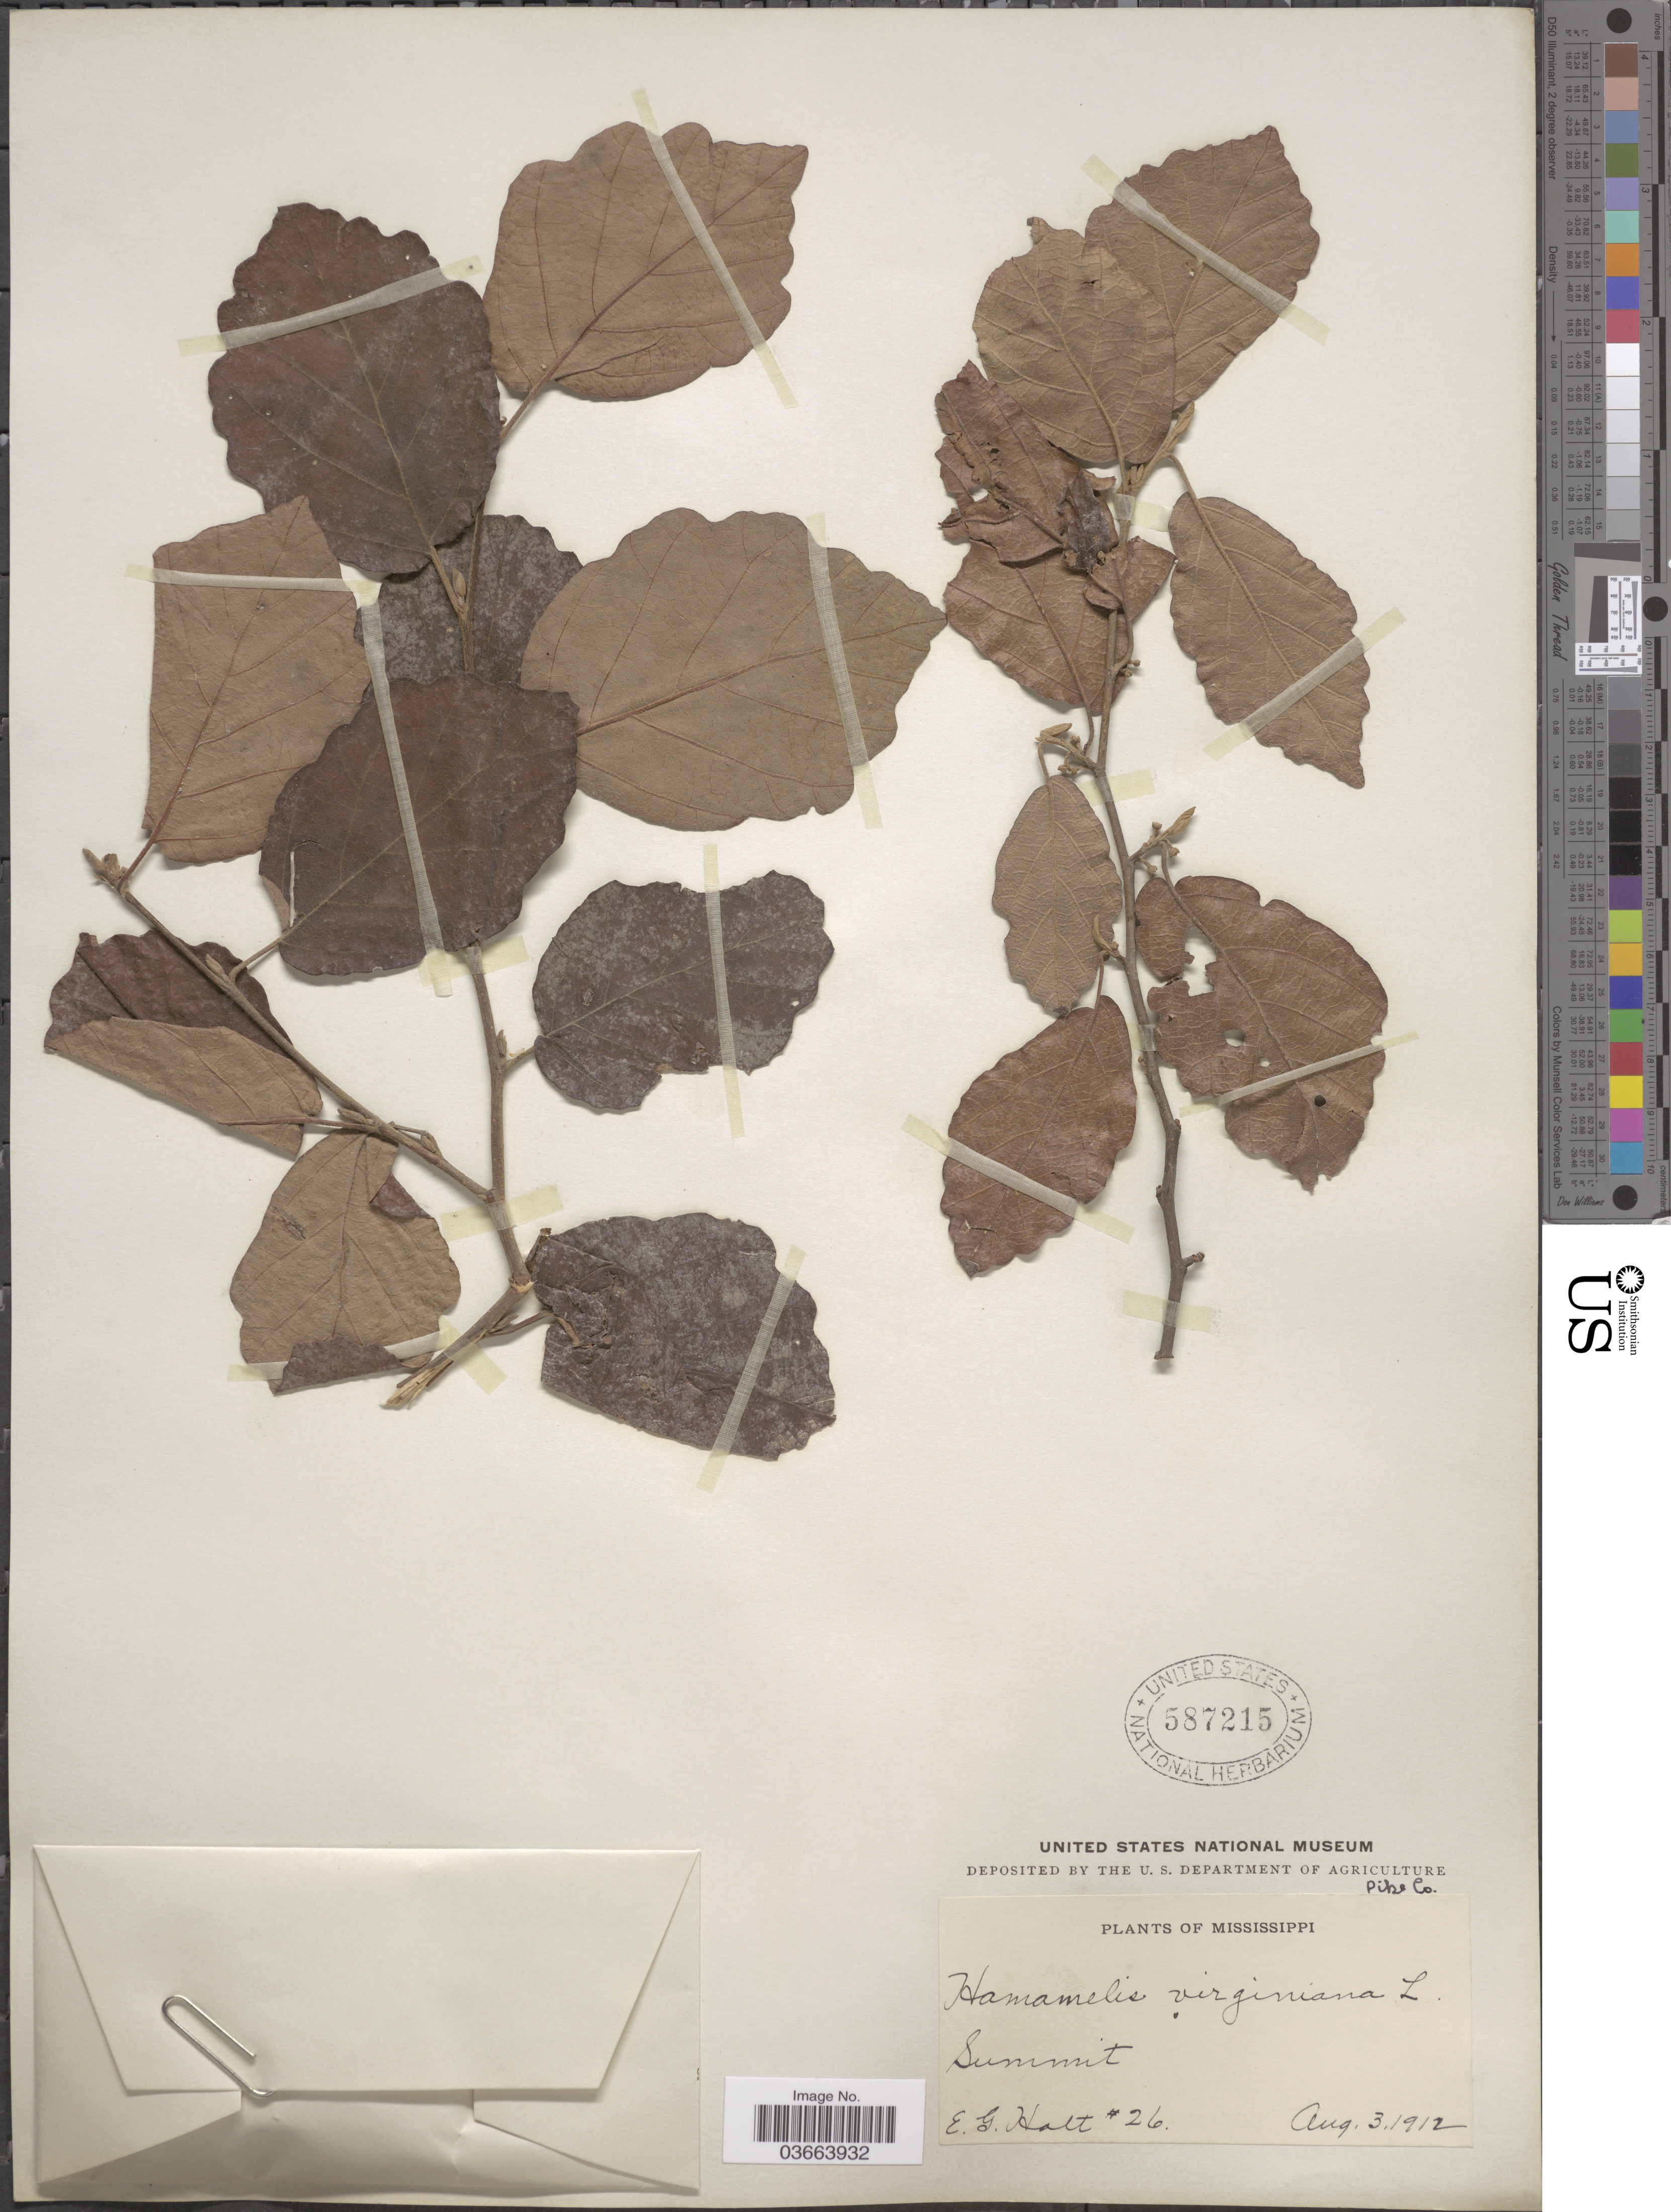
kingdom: Plantae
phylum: Tracheophyta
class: Magnoliopsida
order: Saxifragales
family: Hamamelidaceae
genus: Hamamelis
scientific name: Hamamelis virginiana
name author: L.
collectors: E. G. Holt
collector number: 26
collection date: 1912-08-03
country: United States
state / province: Mississippi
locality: Summit. Pike Co.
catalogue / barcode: US 587215